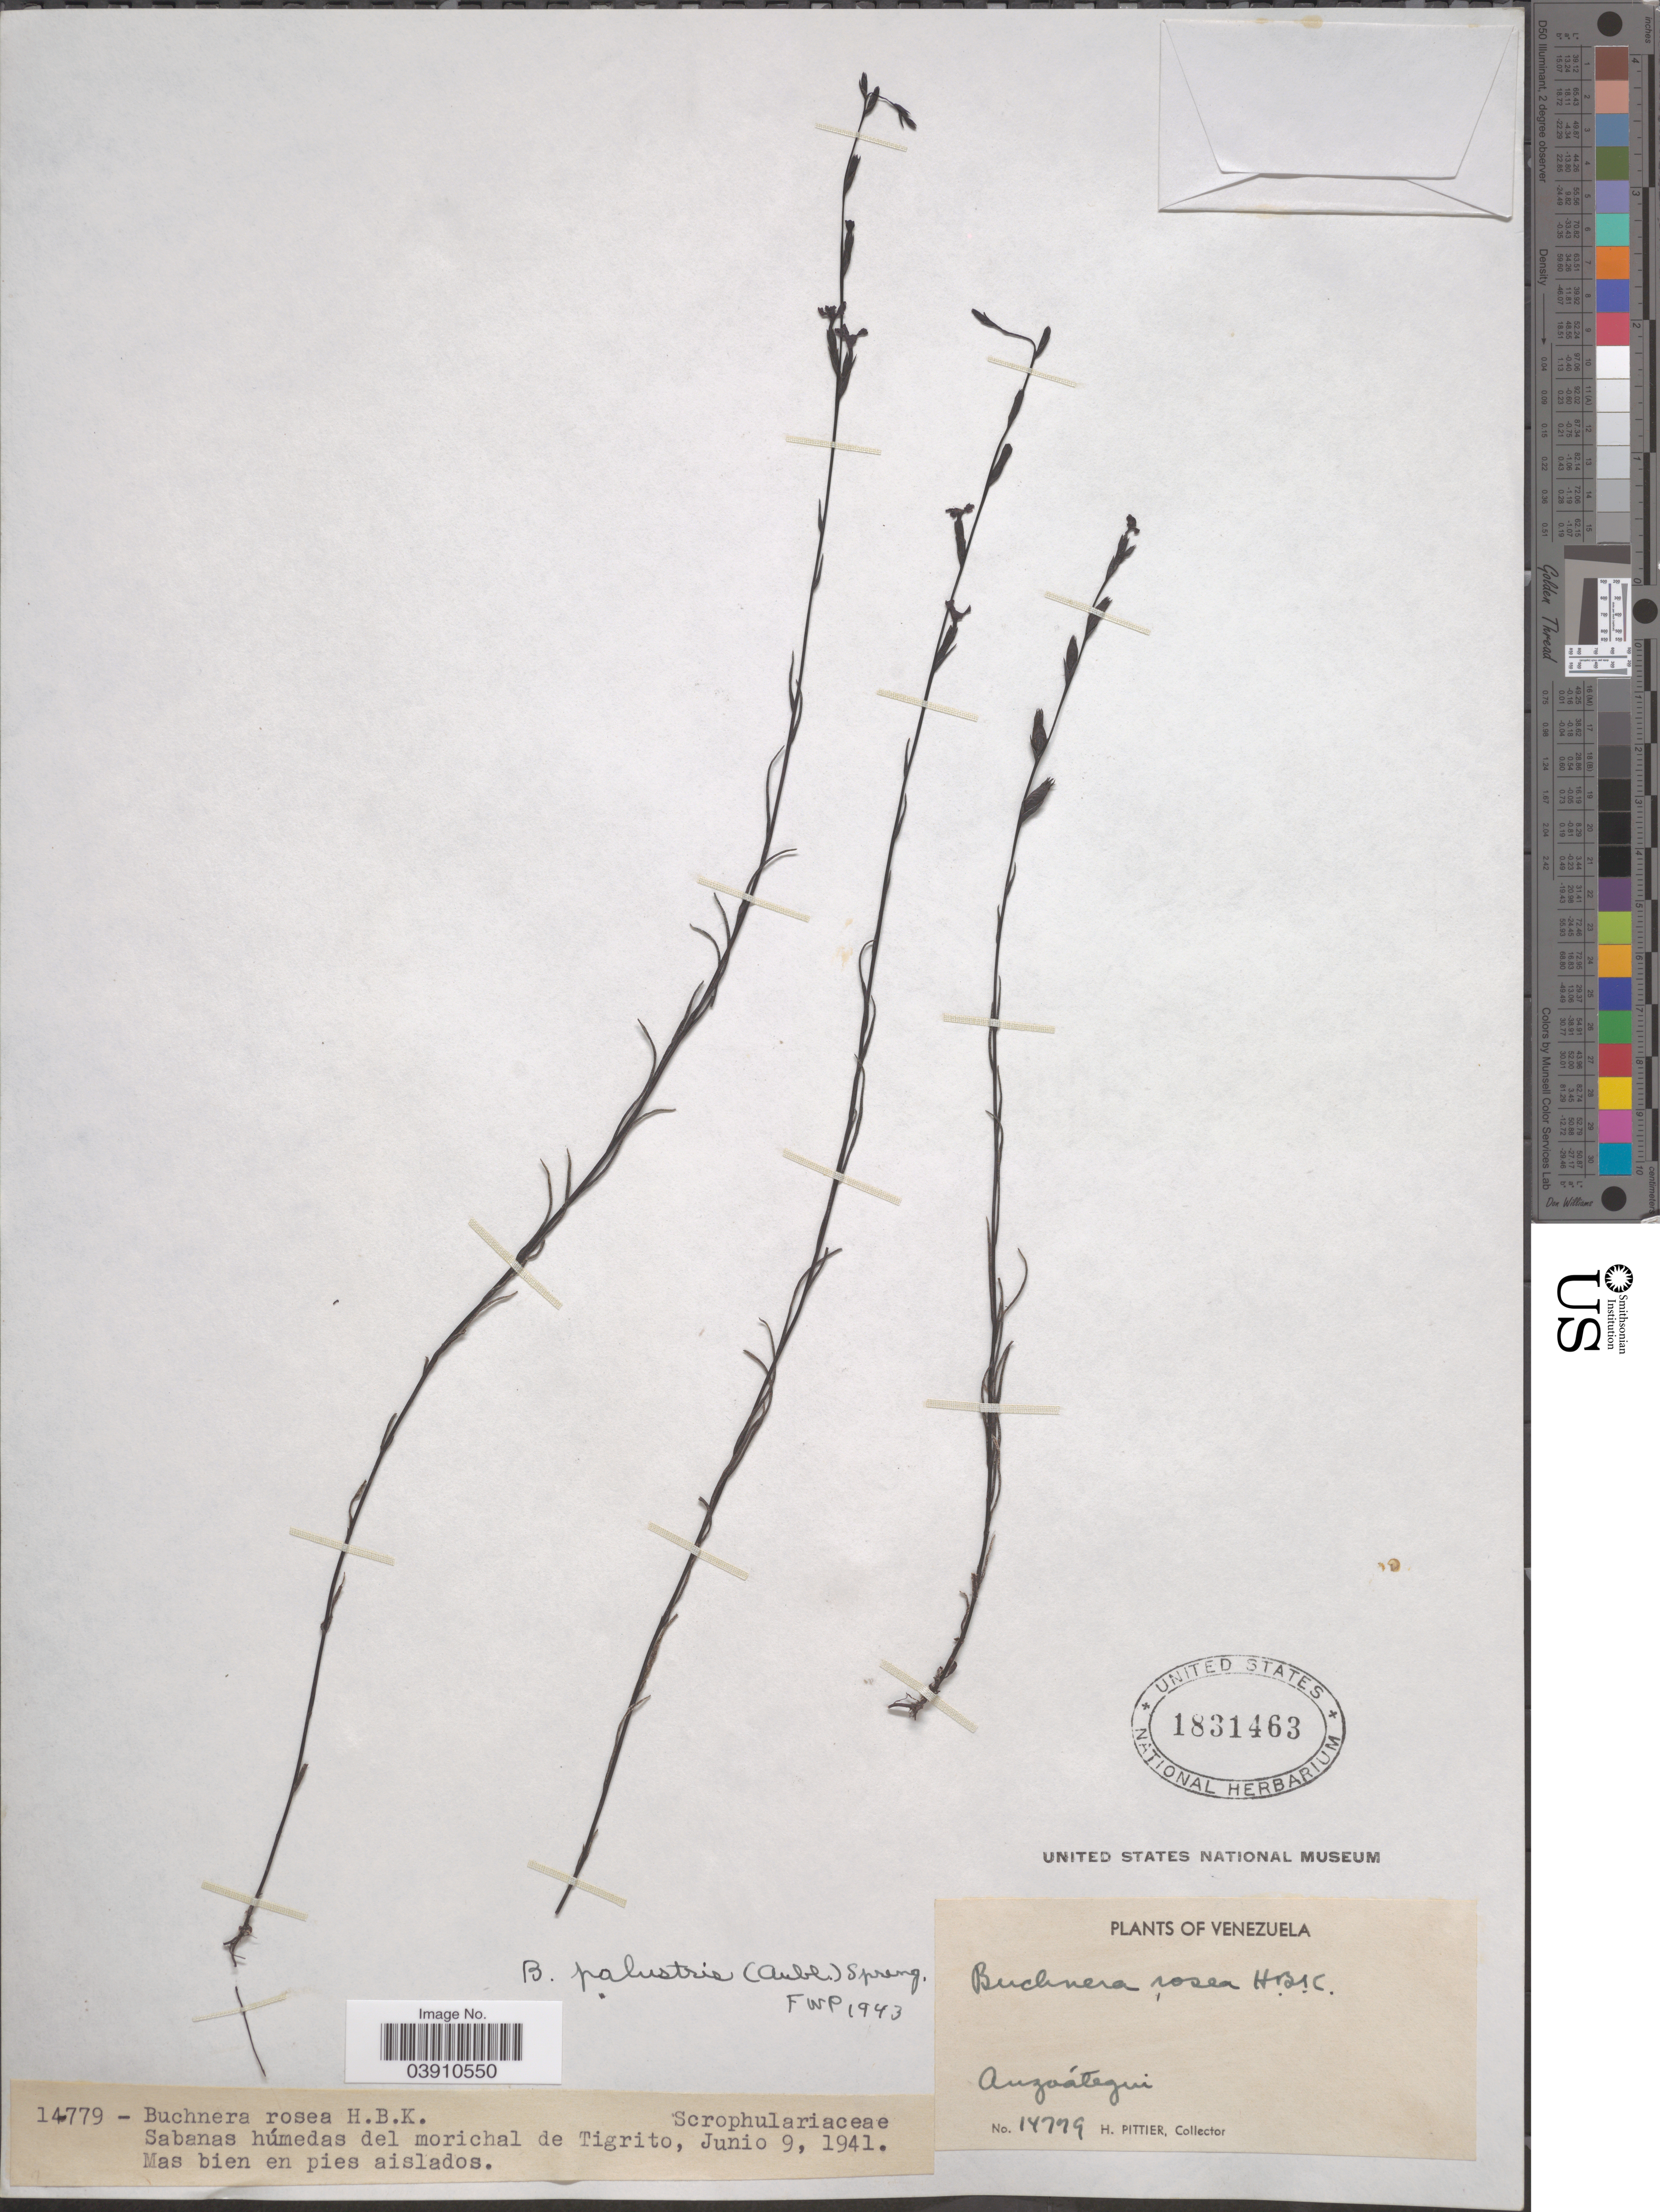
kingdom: Plantae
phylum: Tracheophyta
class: Magnoliopsida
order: Lamiales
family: Orobanchaceae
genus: Buchnera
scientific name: Buchnera palustris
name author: (Aubl.) Spreng.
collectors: H. F. Pittier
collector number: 14779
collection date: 1941-06-09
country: Venezuela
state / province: Anzoategui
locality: Sabanas húmedas del morichal de Tigrito.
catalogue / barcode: US 1831463